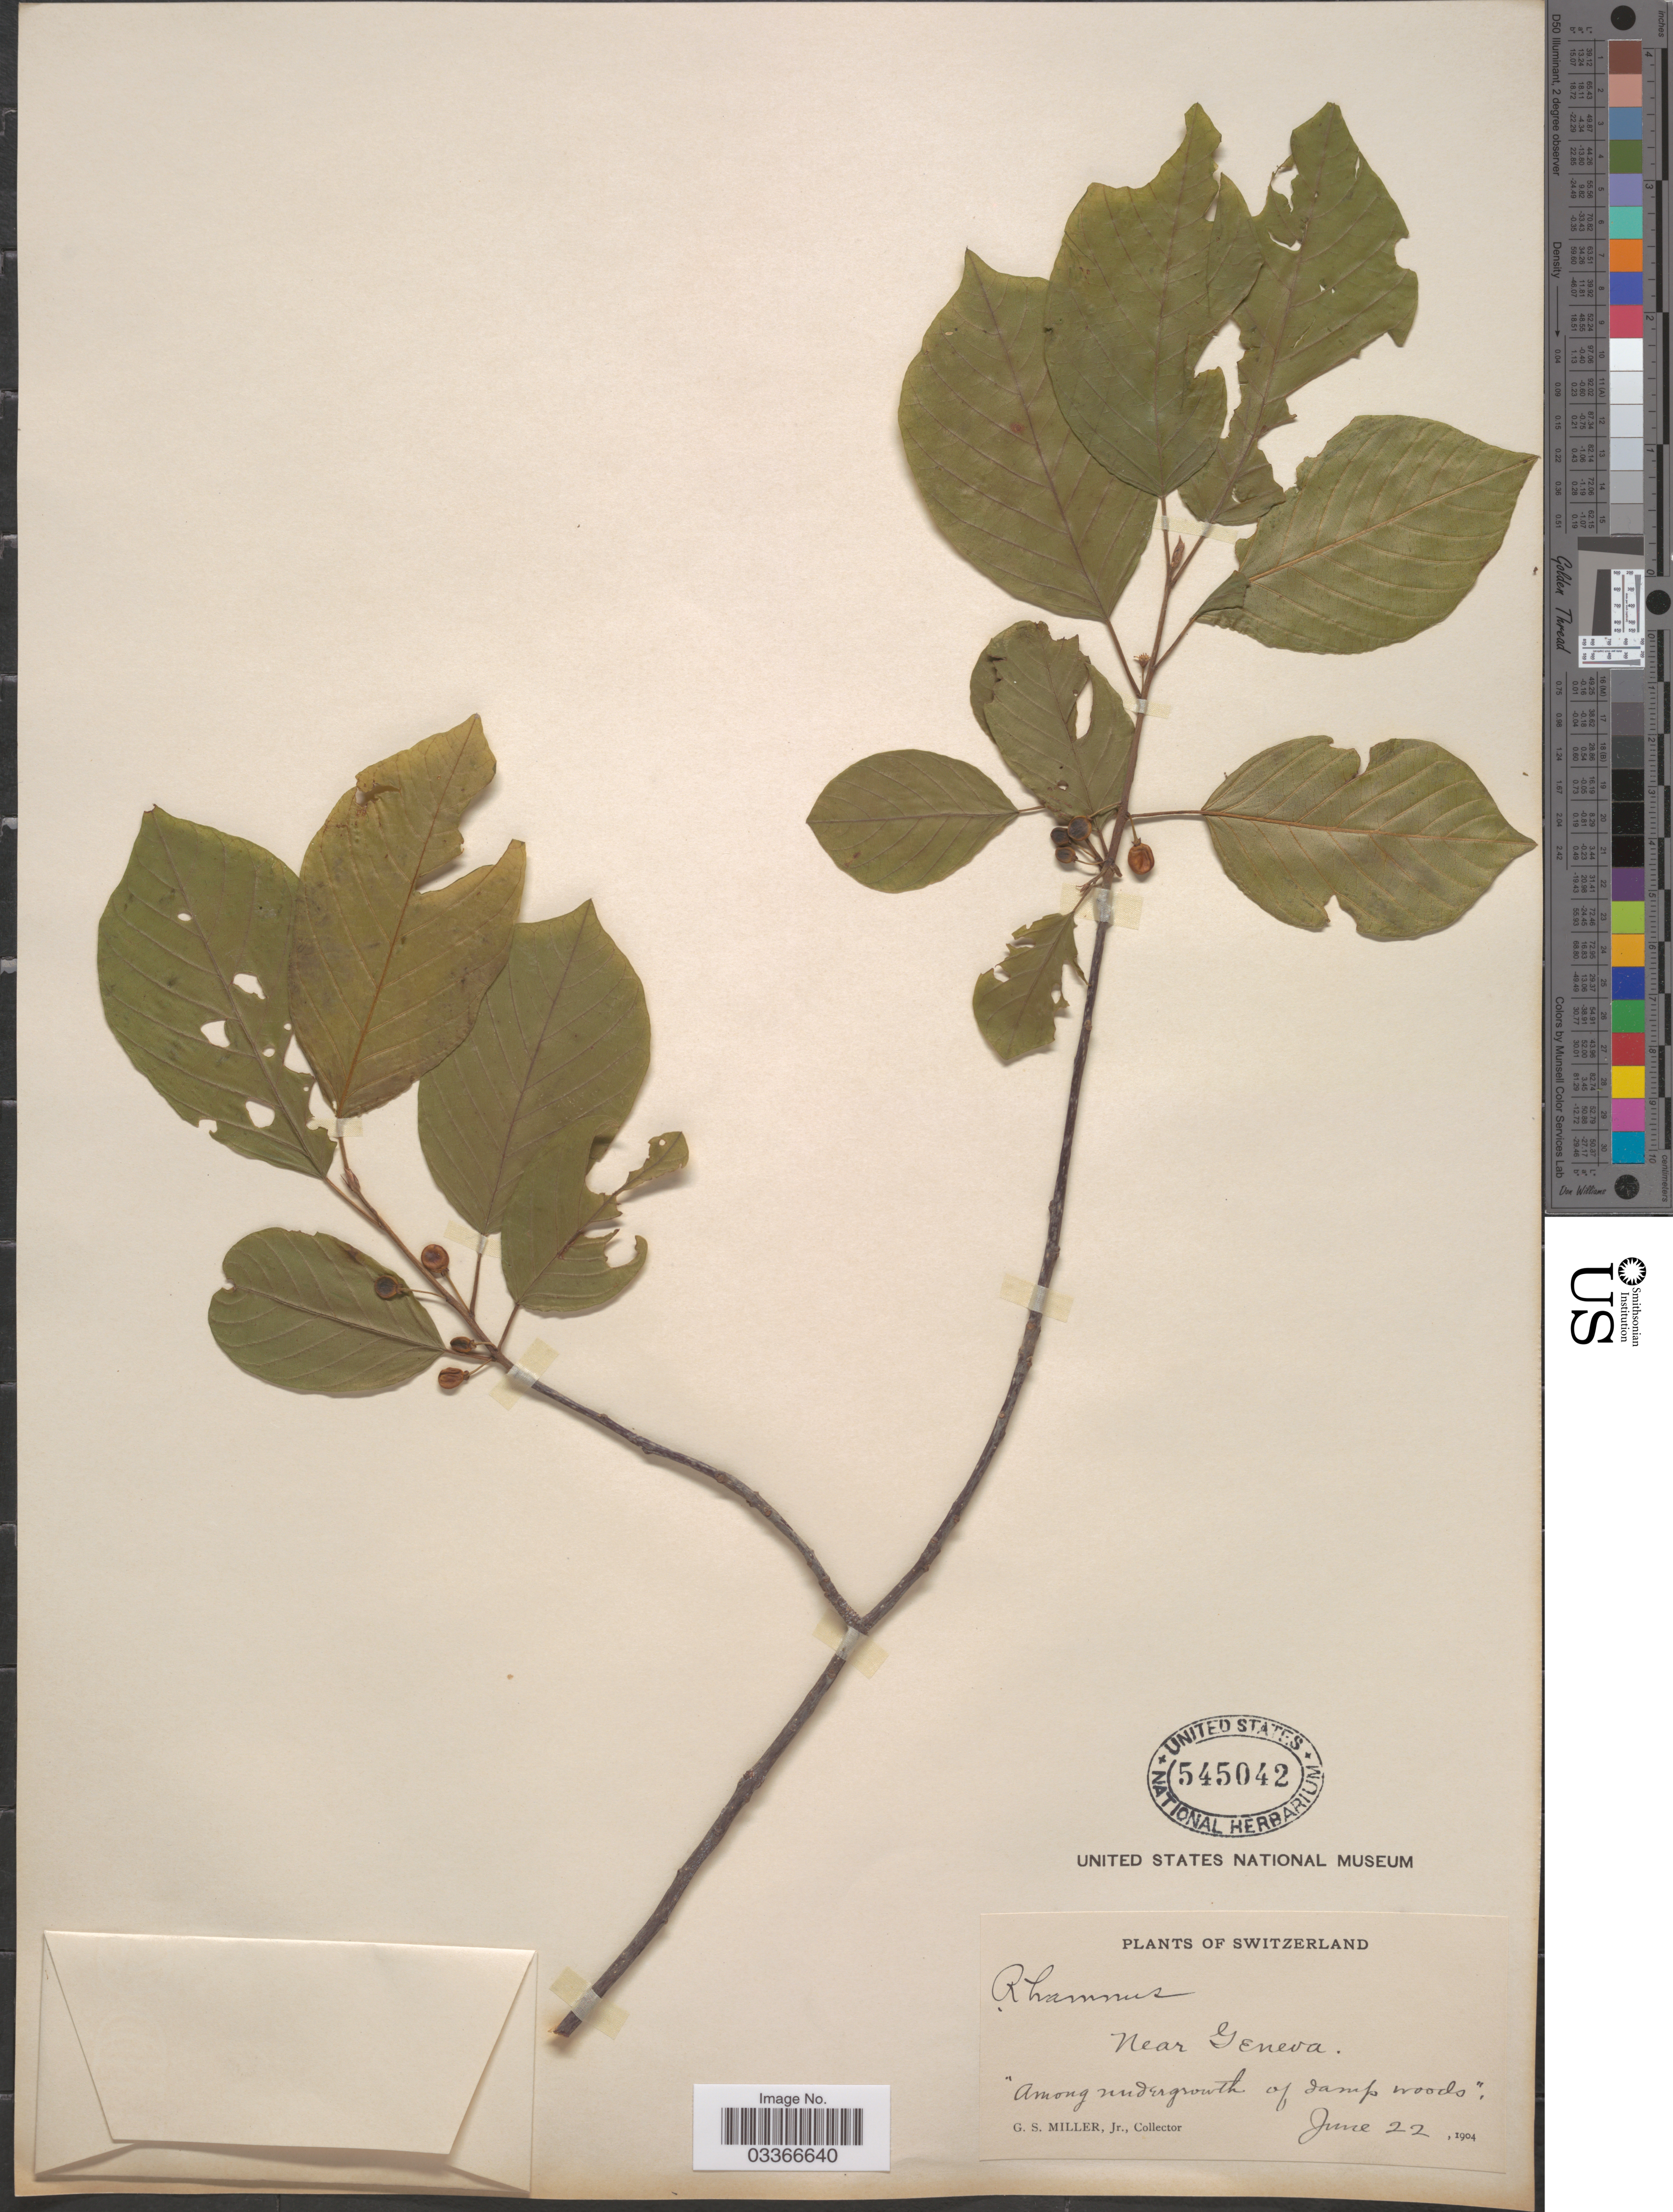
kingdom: Plantae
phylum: Tracheophyta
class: Magnoliopsida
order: Rosales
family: Rhamnaceae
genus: Rhamnus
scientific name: Rhamnus sp.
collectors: G. S. Miller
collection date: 1904-06-22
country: Switzerland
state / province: Genève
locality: Near Geneva.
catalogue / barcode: US 545042